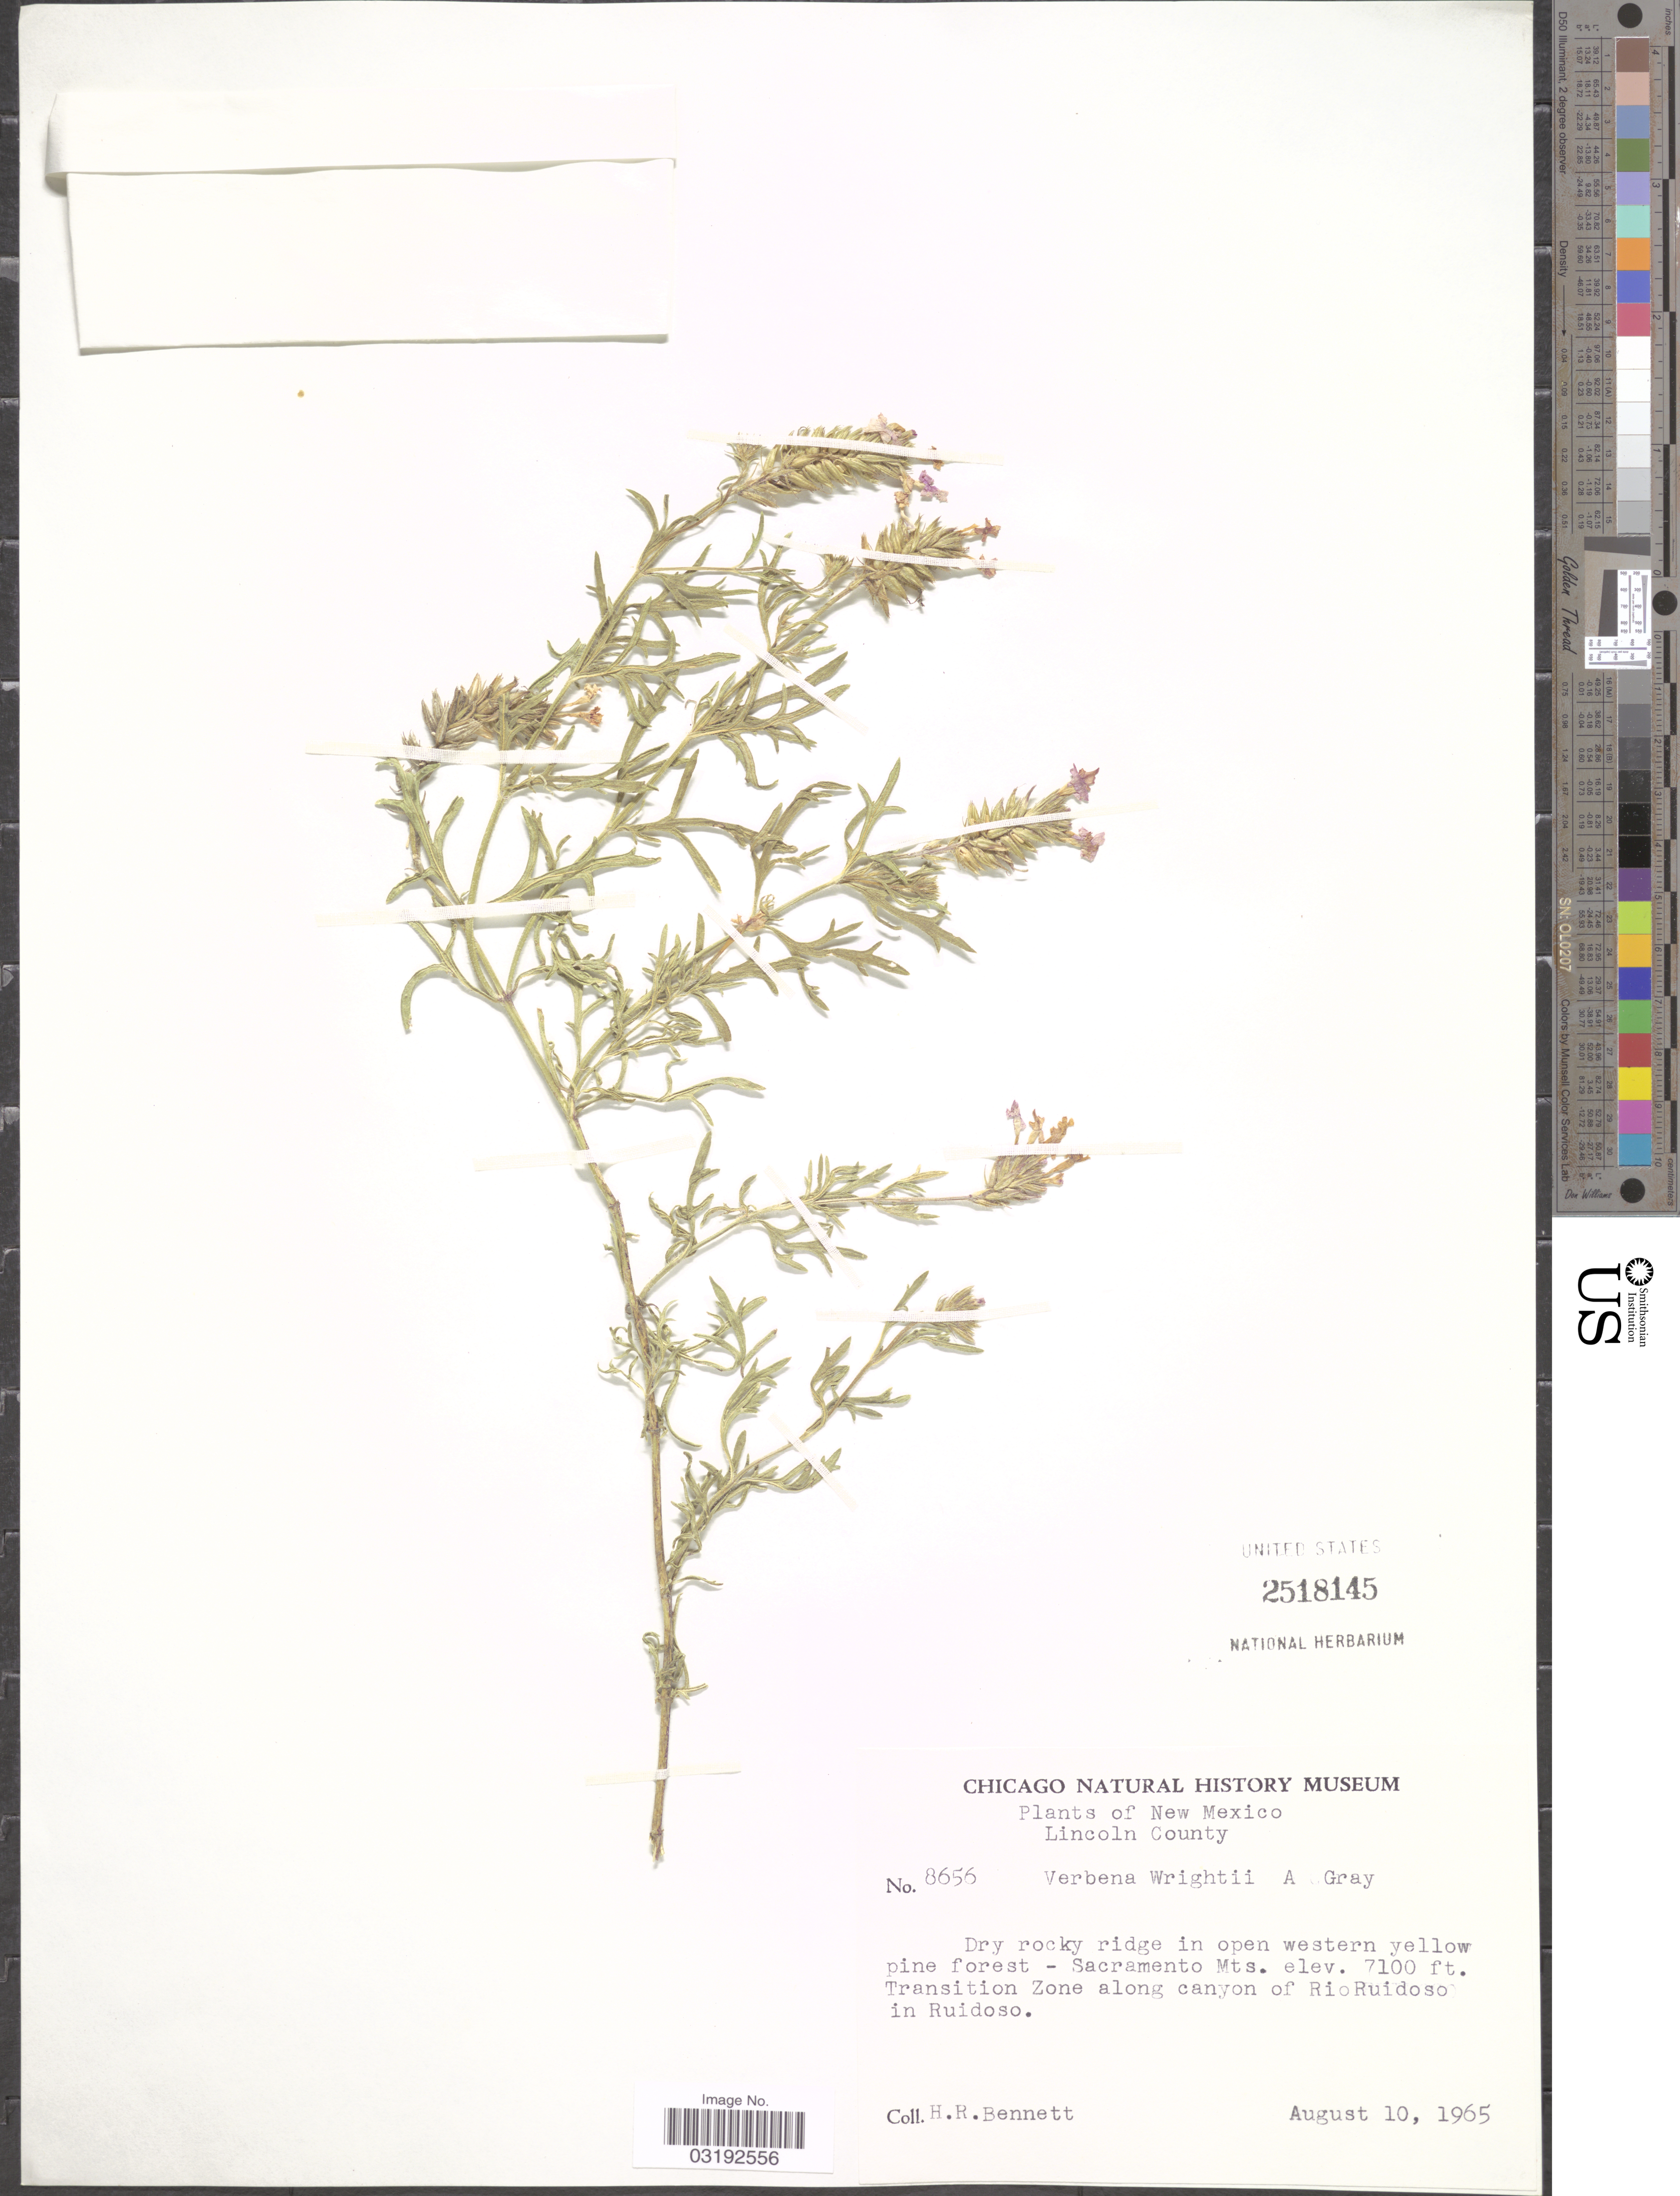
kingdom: Plantae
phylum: Tracheophyta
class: Magnoliopsida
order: Lamiales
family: Verbenaceae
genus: Verbena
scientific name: Verbena wrightii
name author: A. Gray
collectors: H. R. Bennett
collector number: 8656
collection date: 1965-08-10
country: United States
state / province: New Mexico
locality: Lincoln County. Sacramento Mts. Transition Zone along canyon of Rio Ruidoso in Ruidoso.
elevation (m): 2164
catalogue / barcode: US 2518145